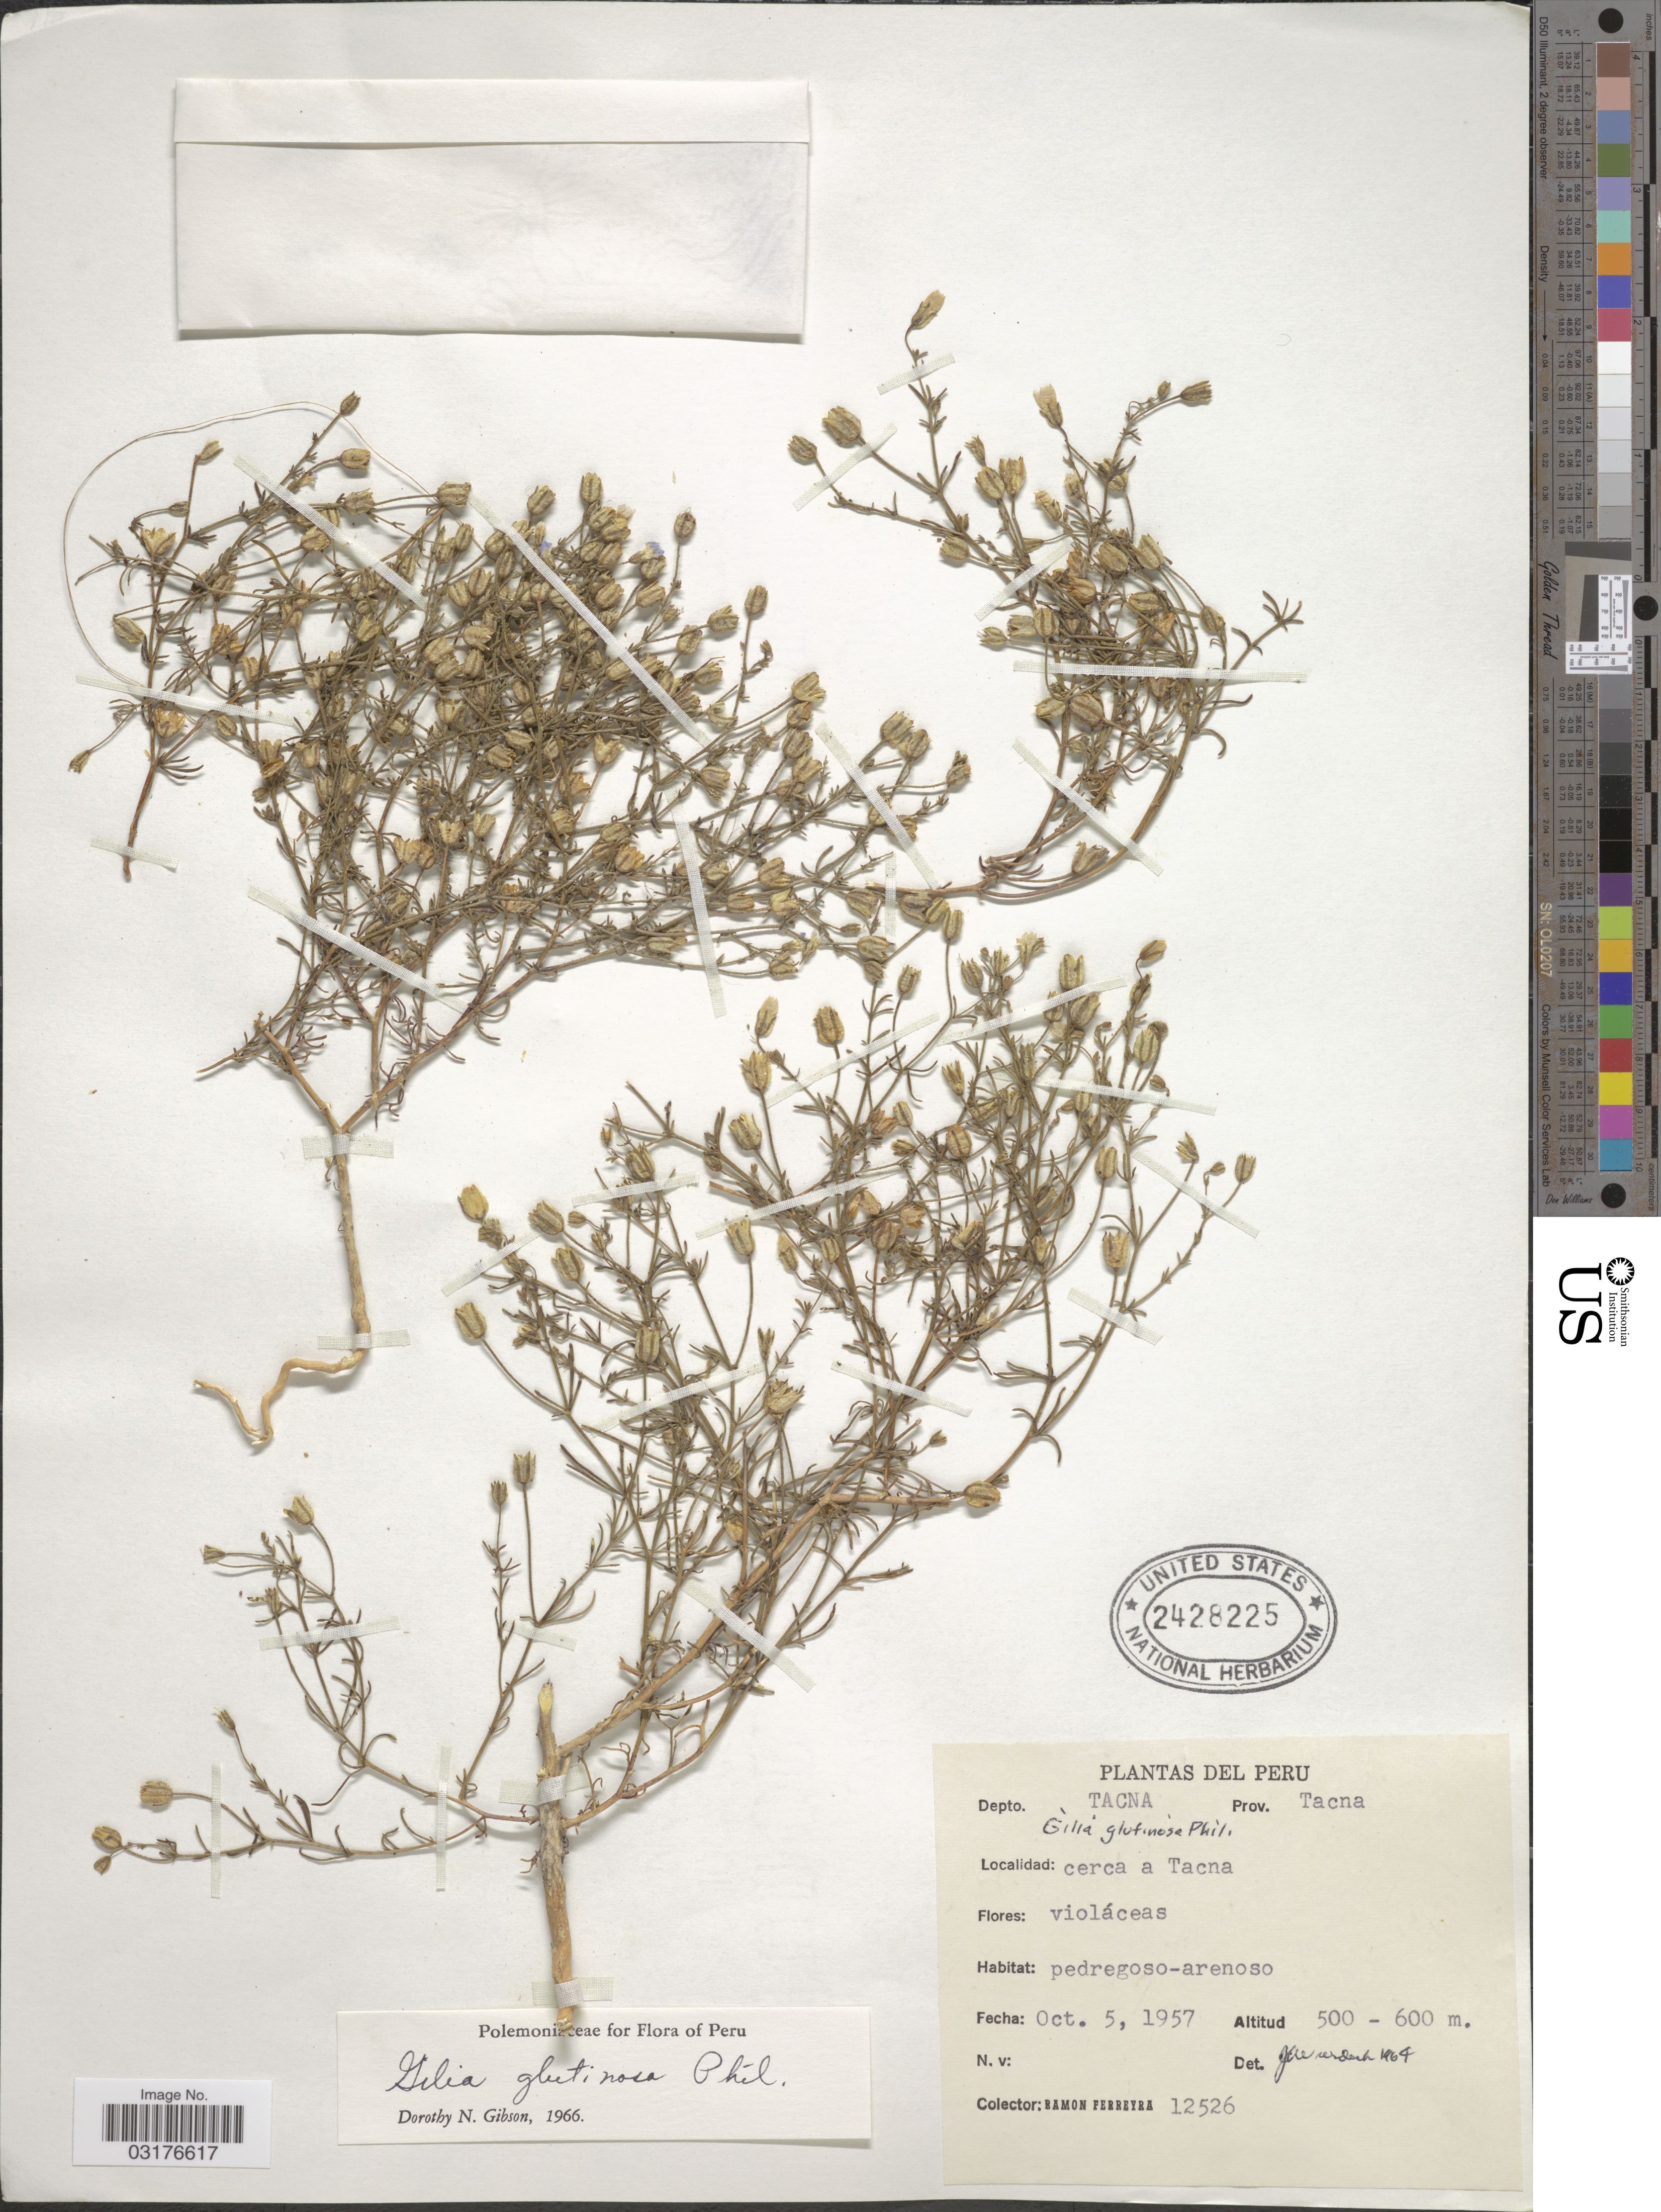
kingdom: Plantae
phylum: Tracheophyta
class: Magnoliopsida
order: Ericales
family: Polemoniaceae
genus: Dayia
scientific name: Dayia glutinosa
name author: (Phil.) J.M. Porter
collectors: R. A. Ferreyra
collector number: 12526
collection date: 1957-10-05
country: Peru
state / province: Tacna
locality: Depto. Tacna. Prov. Tacna. Cerca a Tacna.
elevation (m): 500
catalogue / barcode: US 2428225